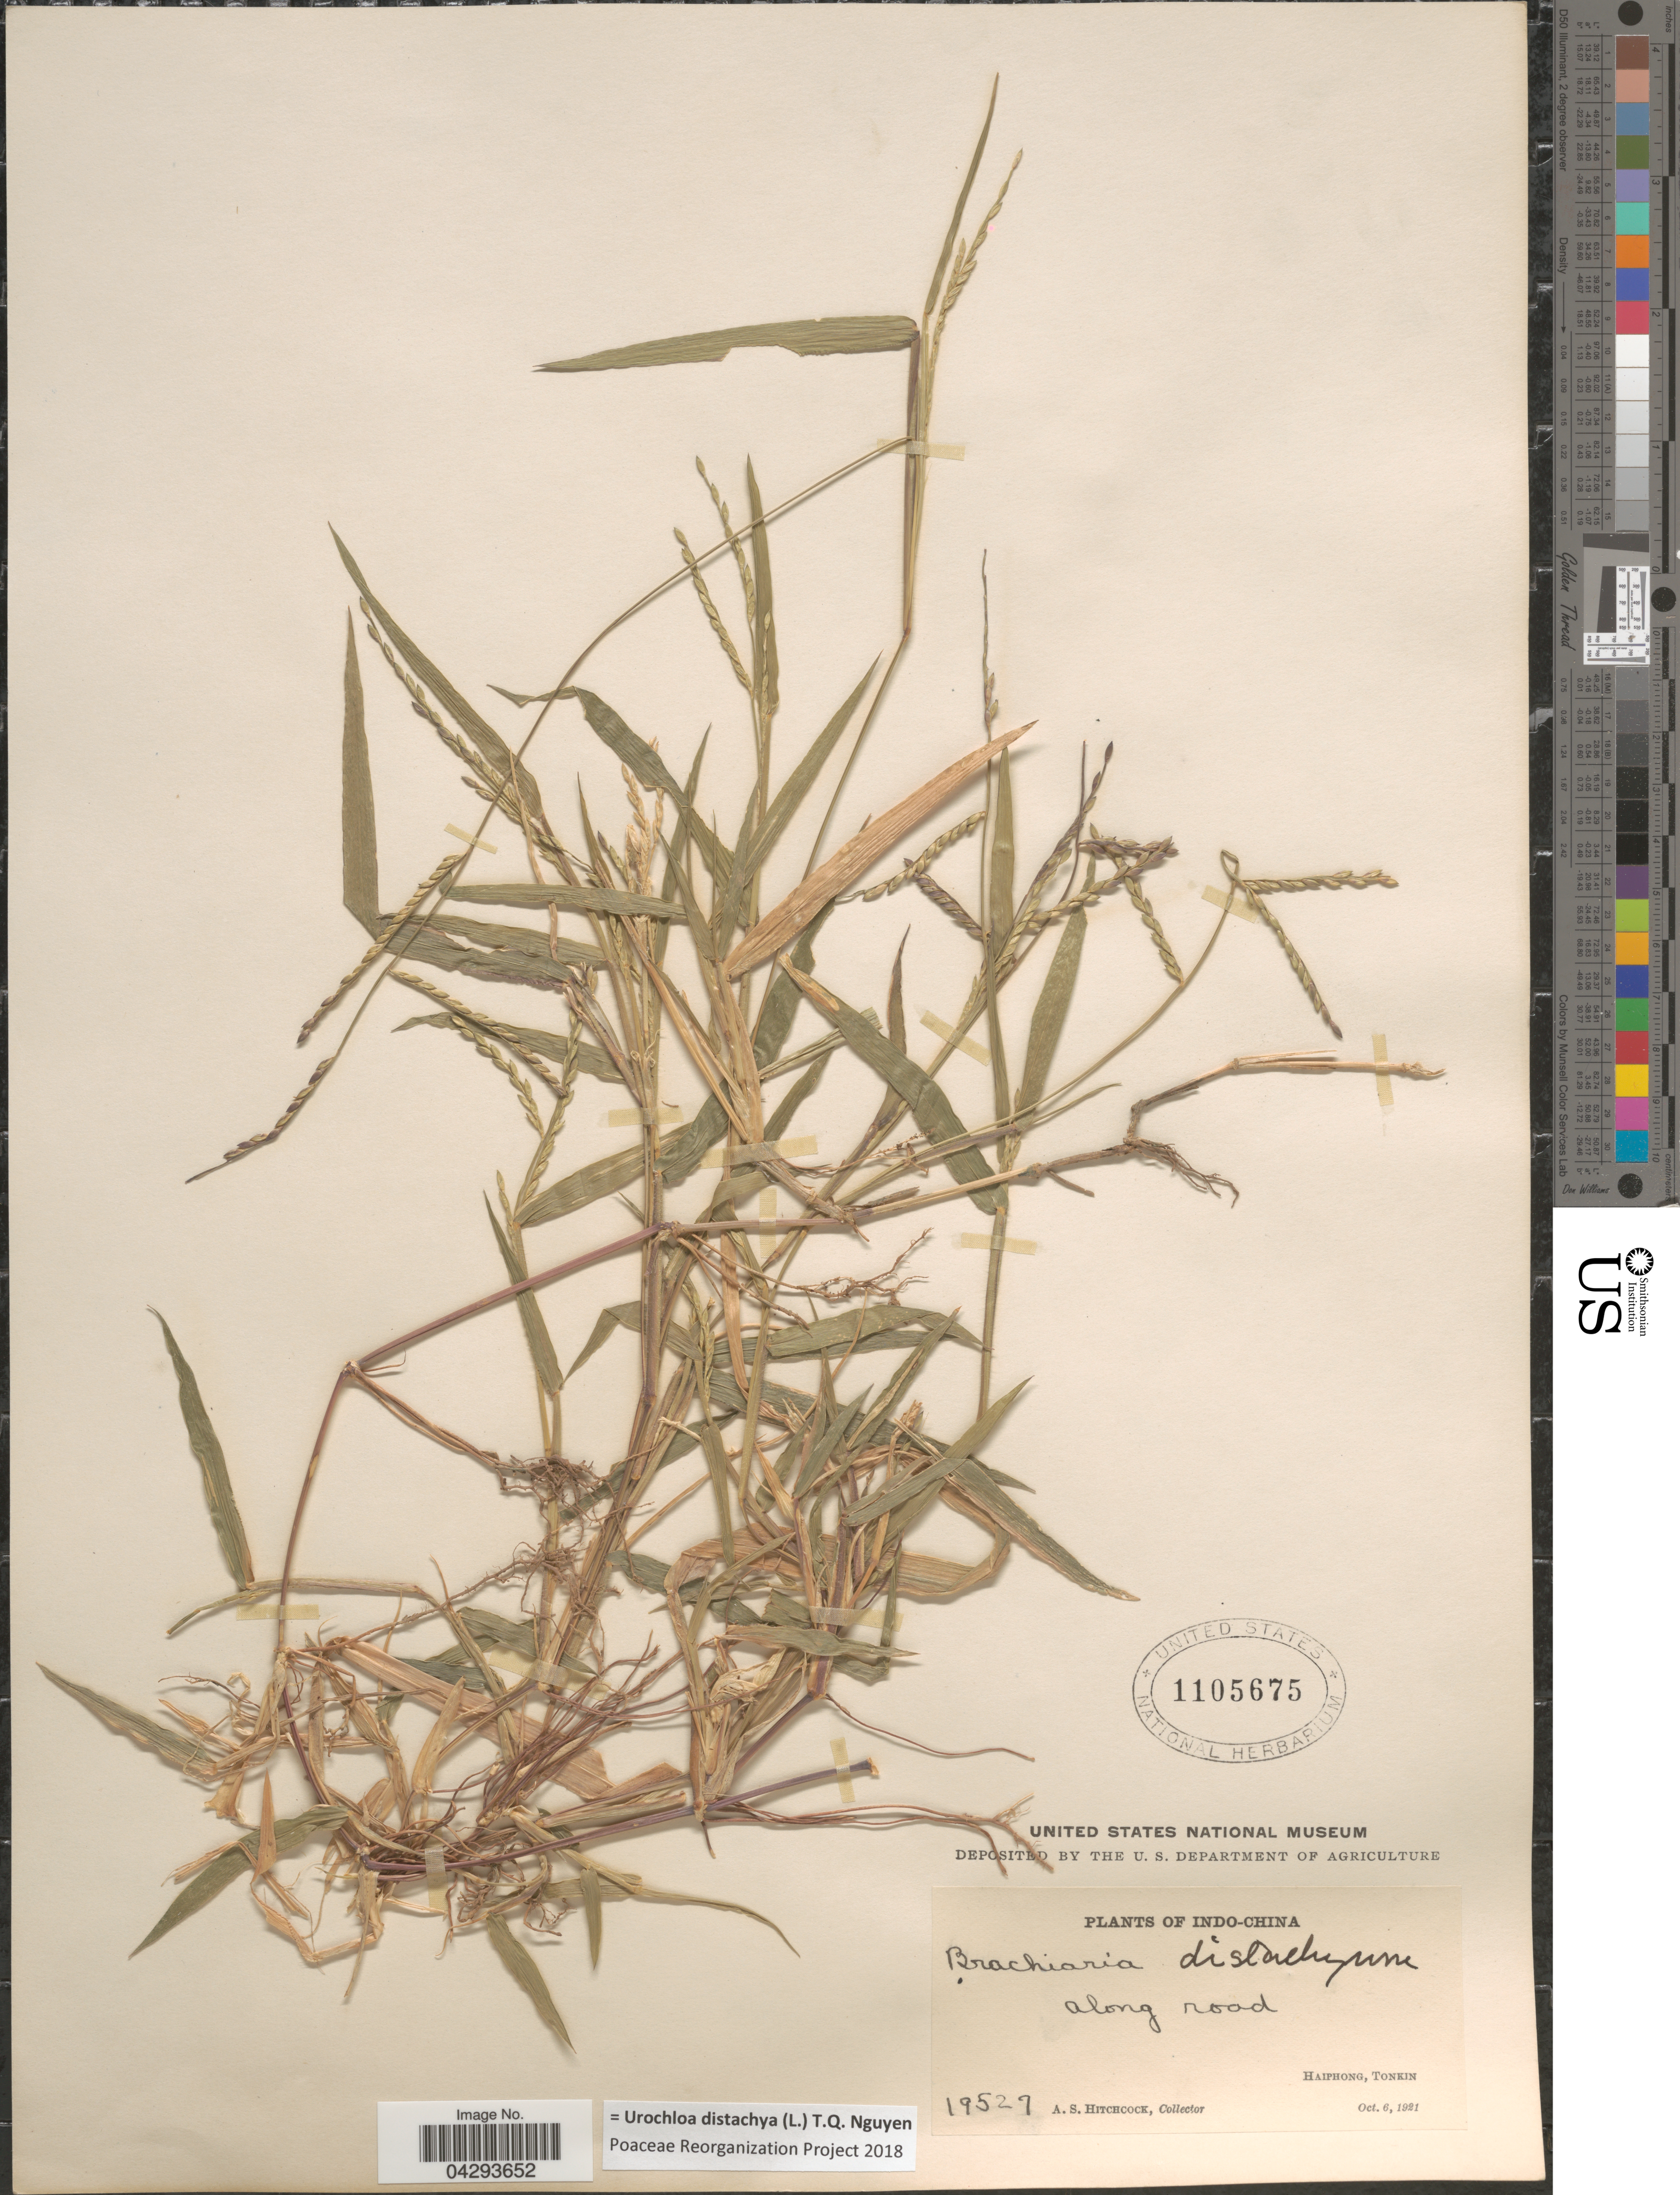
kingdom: Plantae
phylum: Tracheophyta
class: Liliopsida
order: Poales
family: Poaceae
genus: Urochloa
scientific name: Urochloa distachya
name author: (L.) T.Q. Nguyen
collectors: A. S. Hitchcock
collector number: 19527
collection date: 1921-10-06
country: Vietnam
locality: Indo-China. Haiphong, Tonkin.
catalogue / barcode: US 1105675